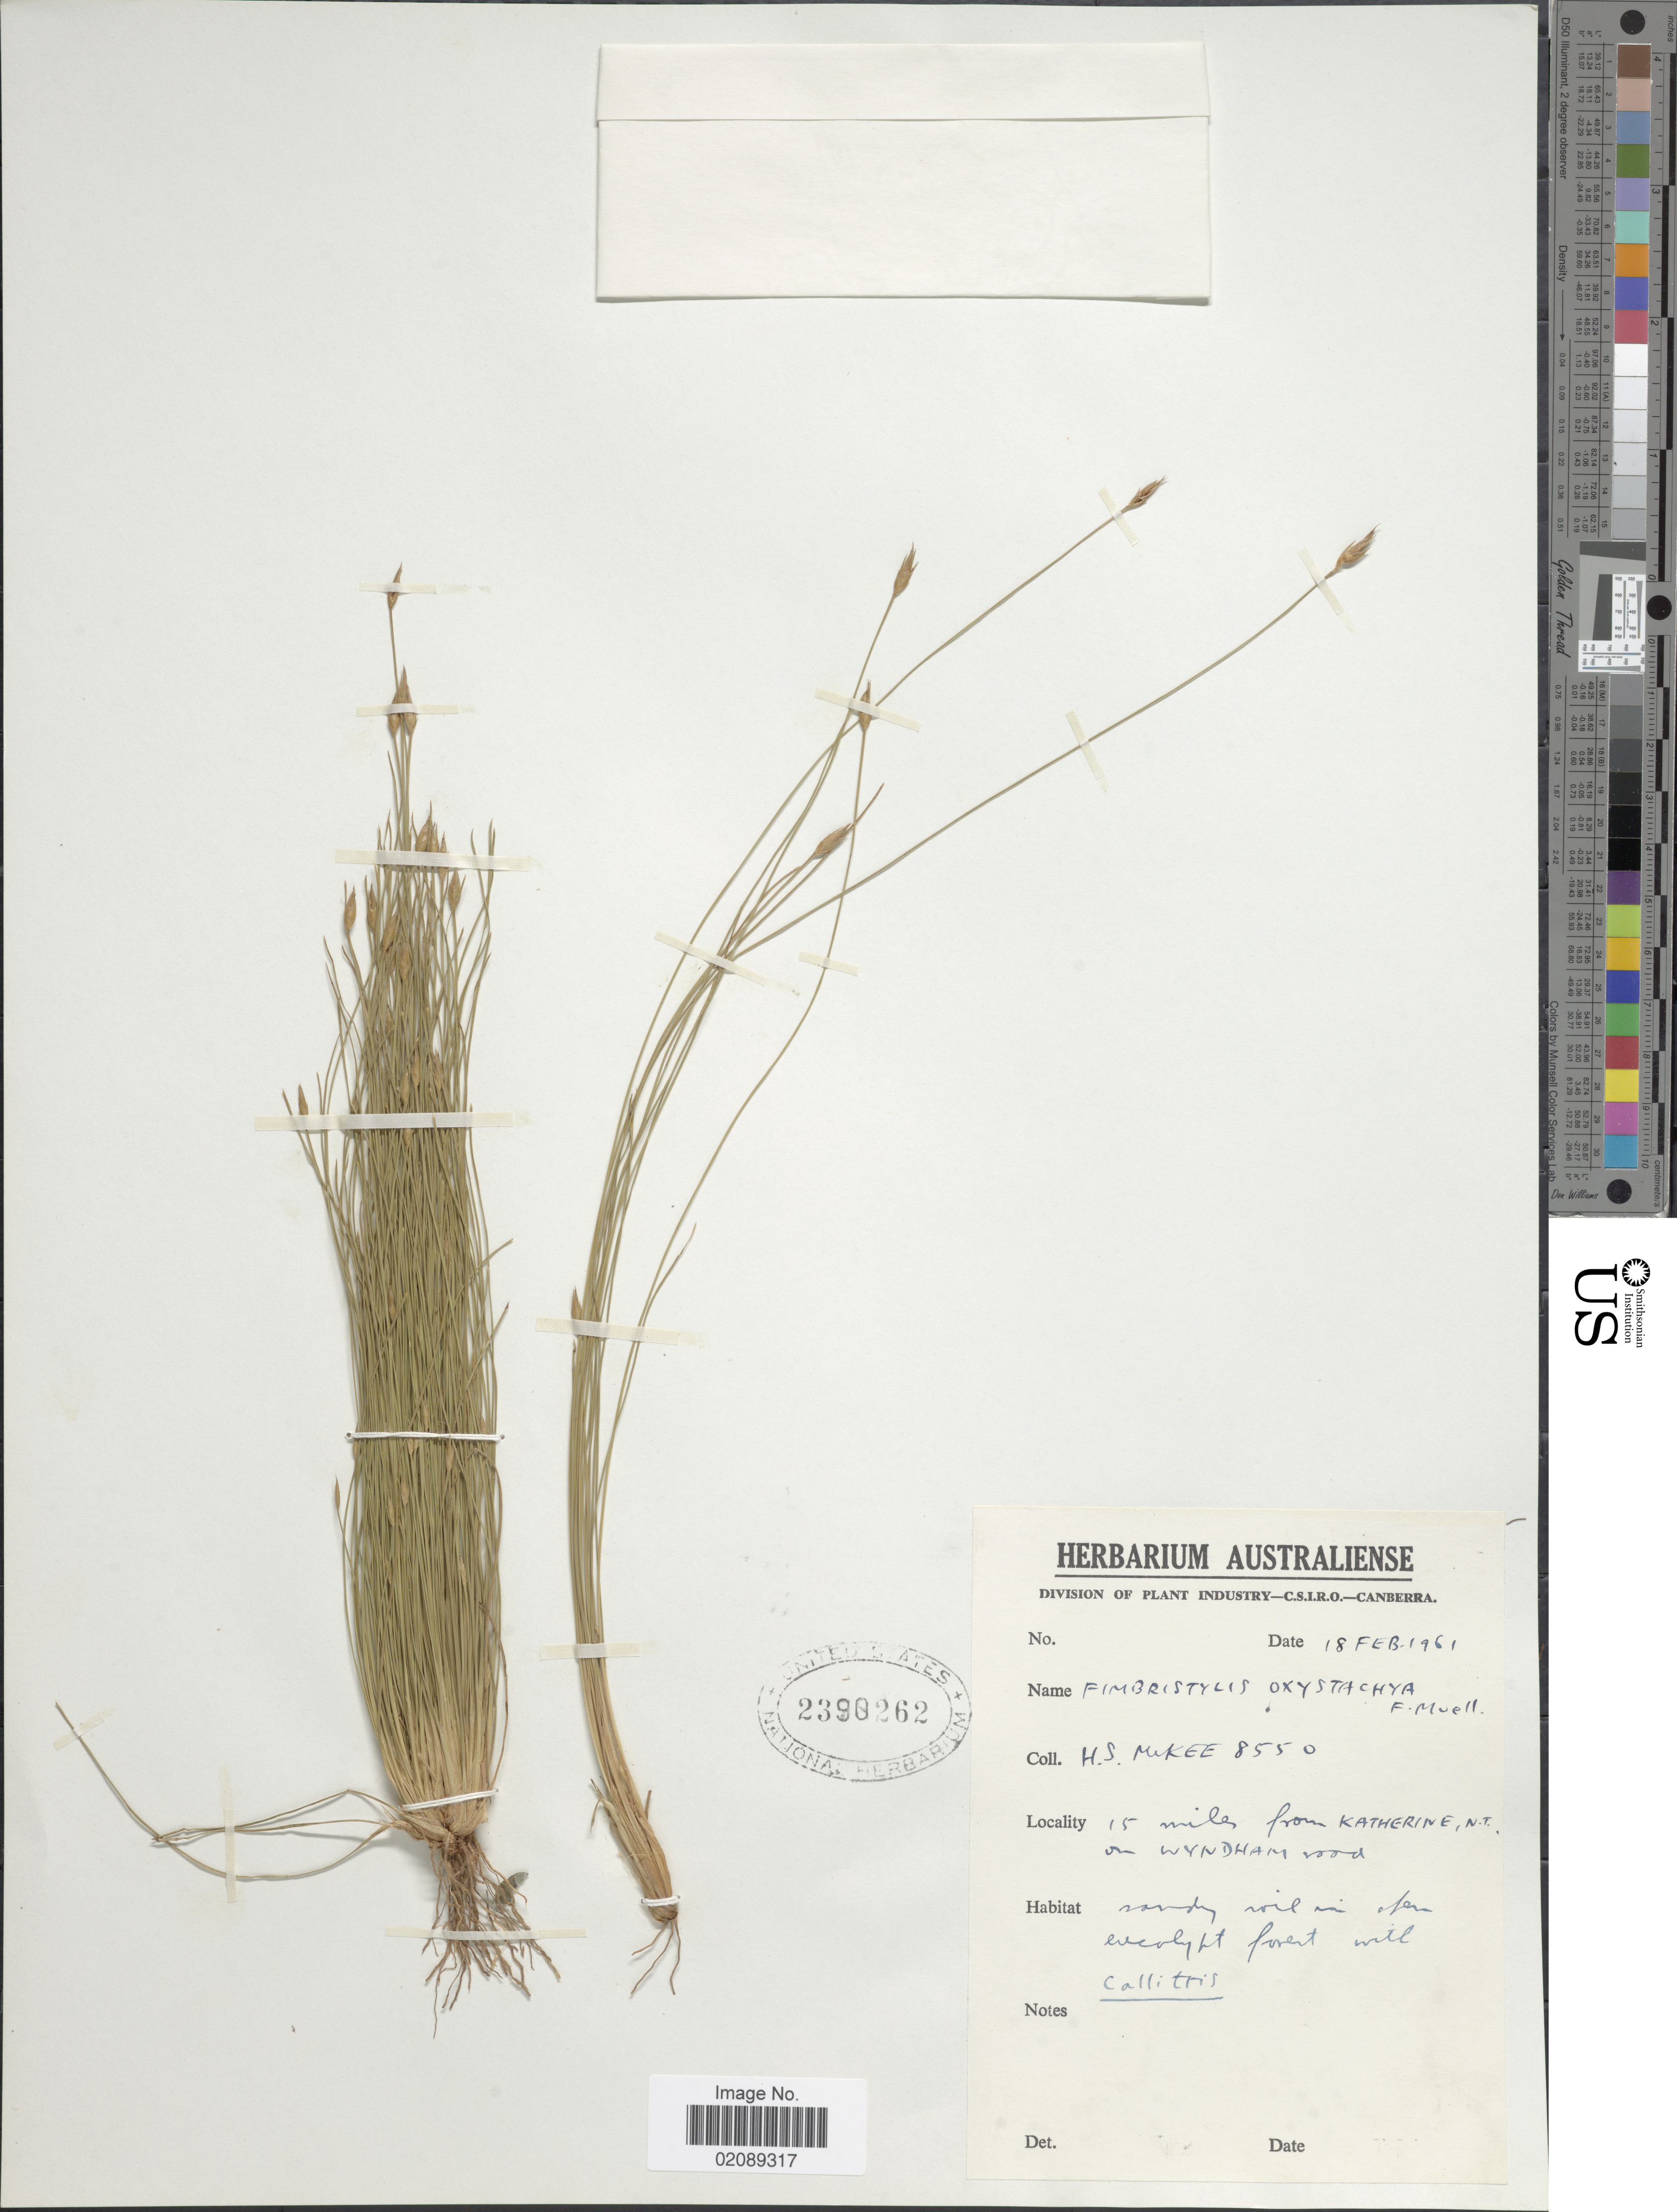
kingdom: Plantae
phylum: Tracheophyta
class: Liliopsida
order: Poales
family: Cyperaceae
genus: Abildgaardia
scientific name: Abildgaardia oxystachya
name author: (F. Muell.) K.L. Wilson & J.J. Bruhl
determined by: Strong, Mark T., (BOT), Smithsonian Institution - National Museum of Natural History (UNITED STATES)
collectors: H. S. McKee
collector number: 8550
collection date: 1961-02-18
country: Australia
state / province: Northern Territory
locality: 15 miles from Katherine, on Wyndham road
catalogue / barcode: US 2390262